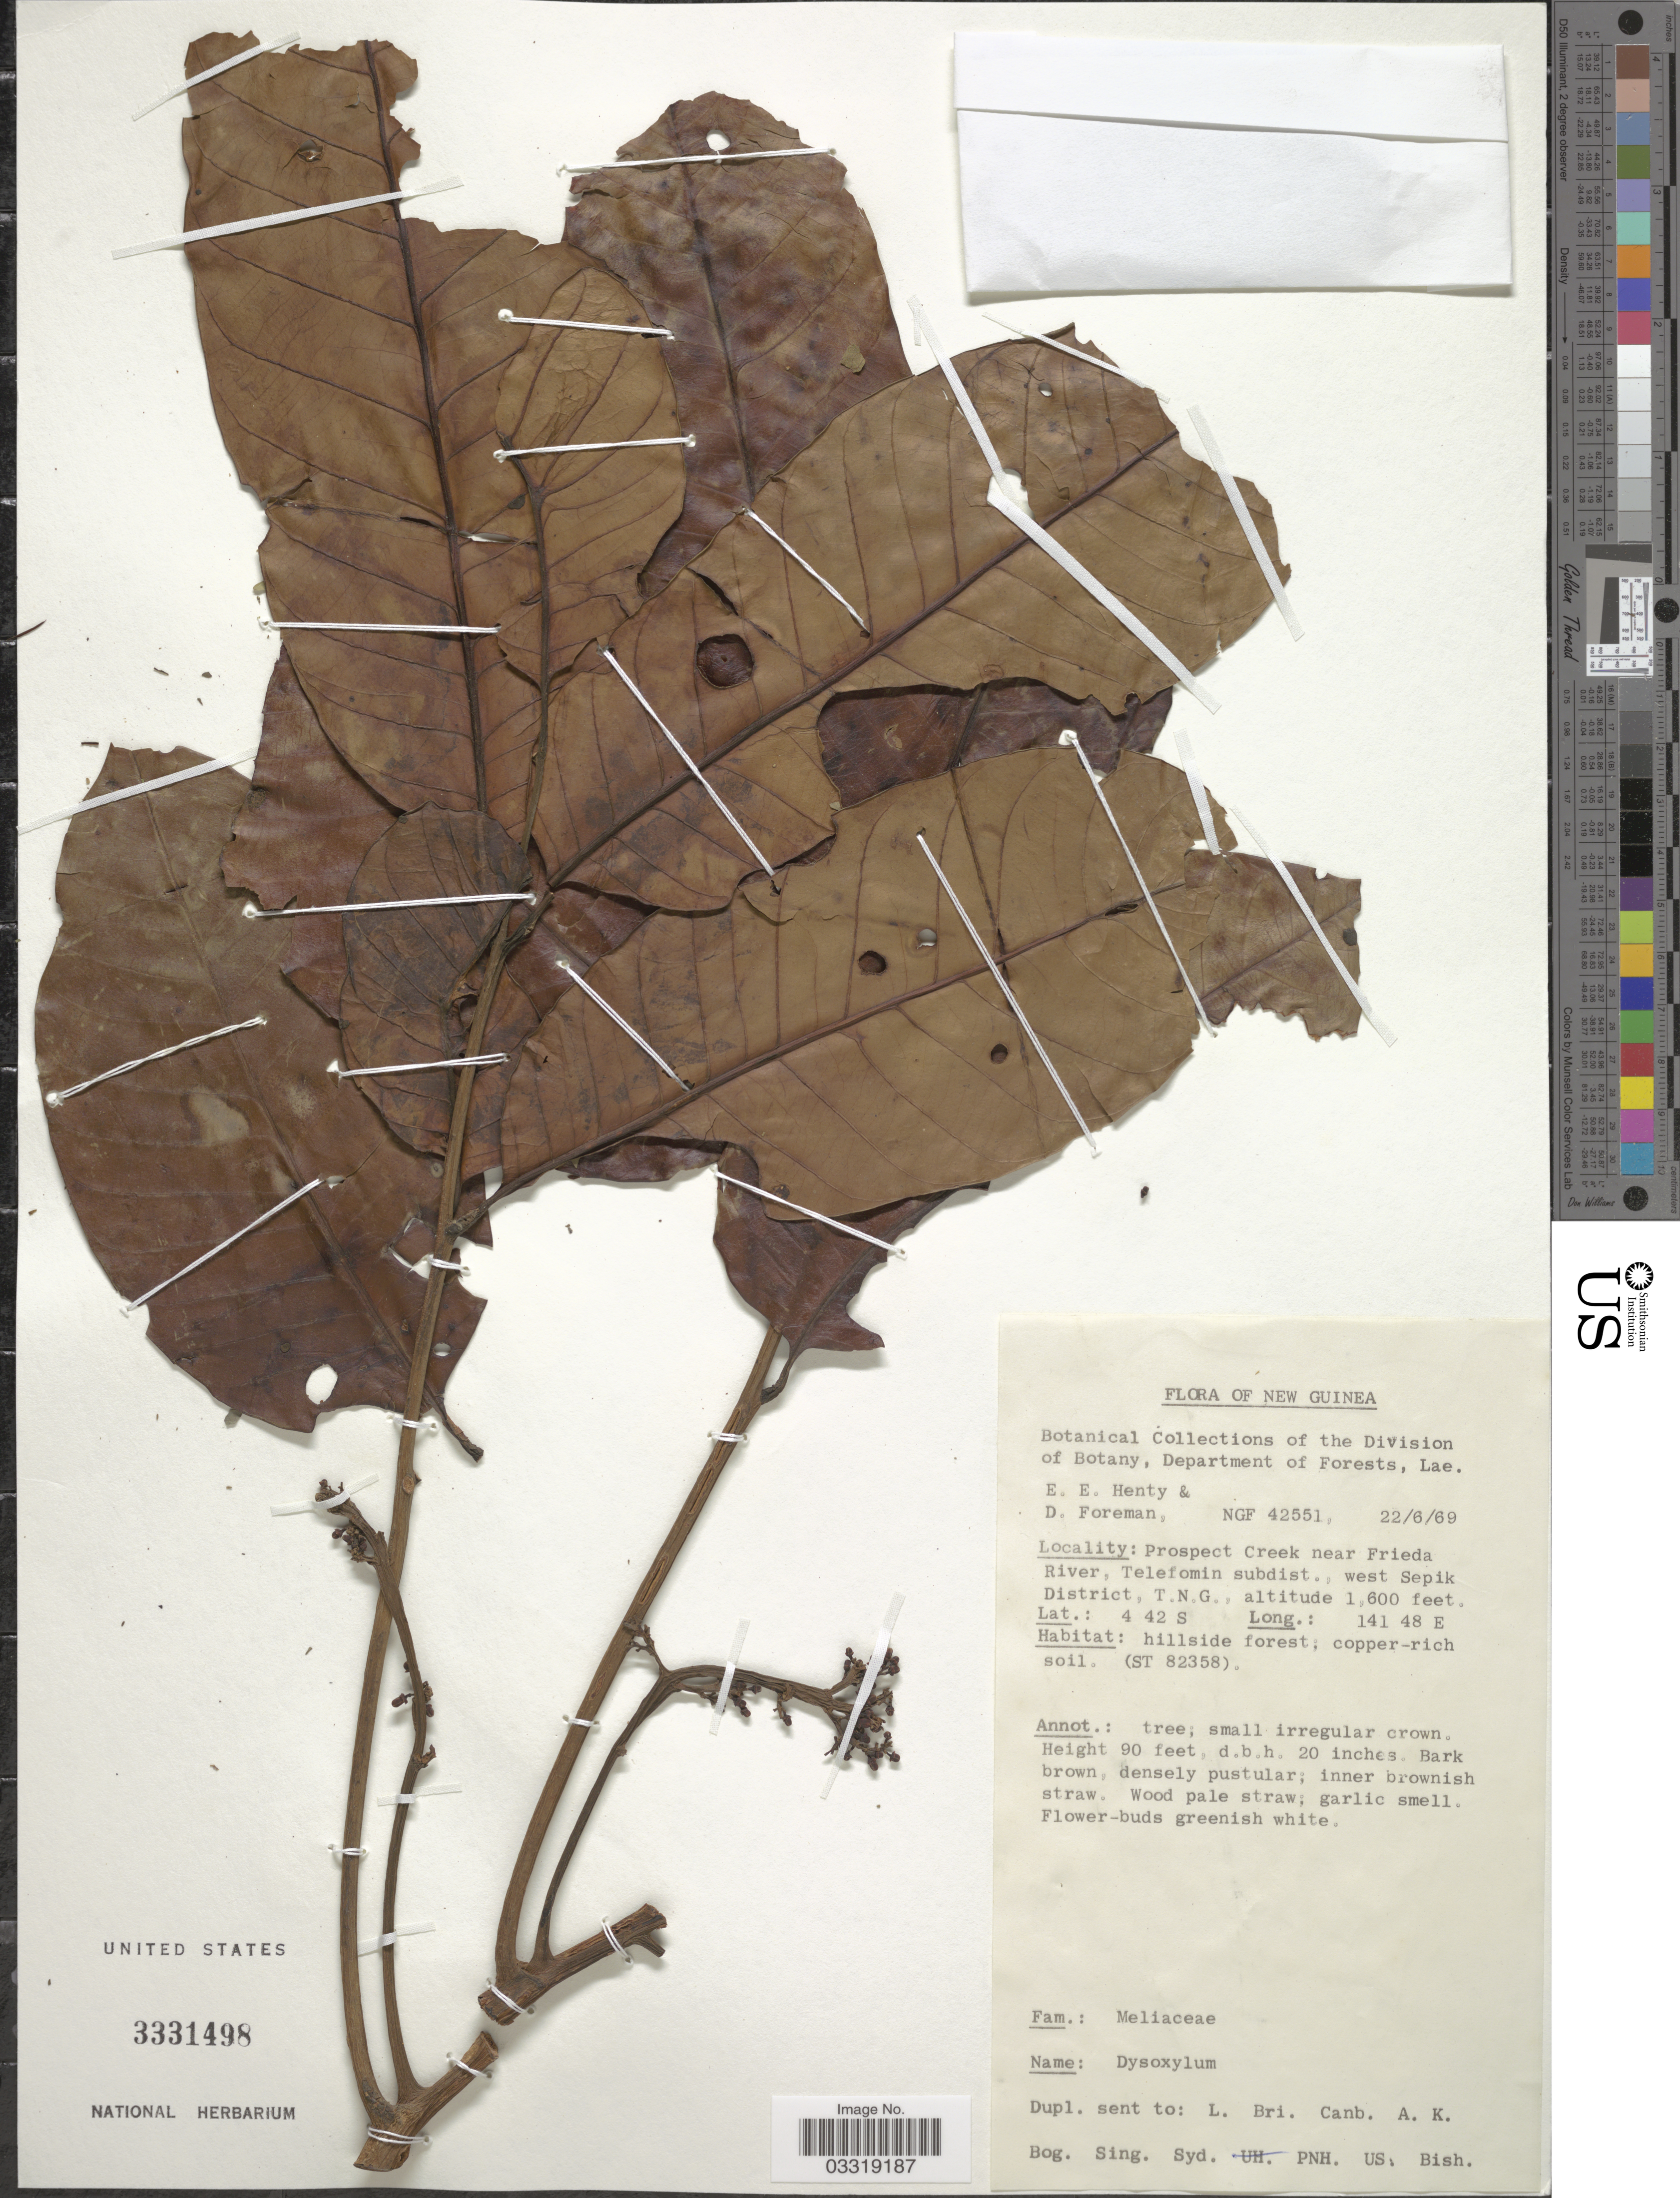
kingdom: Plantae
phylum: Tracheophyta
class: Magnoliopsida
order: Sapindales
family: Meliaceae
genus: Prasoxylon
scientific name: Prasoxylon alliaceum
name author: (Blume) M. Roem.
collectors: E. Henty & D. Foreman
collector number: NGf 42551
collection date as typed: Transcribed d/m/y: 22/6/69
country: Papua New Guinea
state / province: Sandaun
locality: New Guinea. Prospect Creek near Frieda River, Telefomin subdist., west Sepik District, T.N.G.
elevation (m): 488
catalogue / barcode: US 3331498